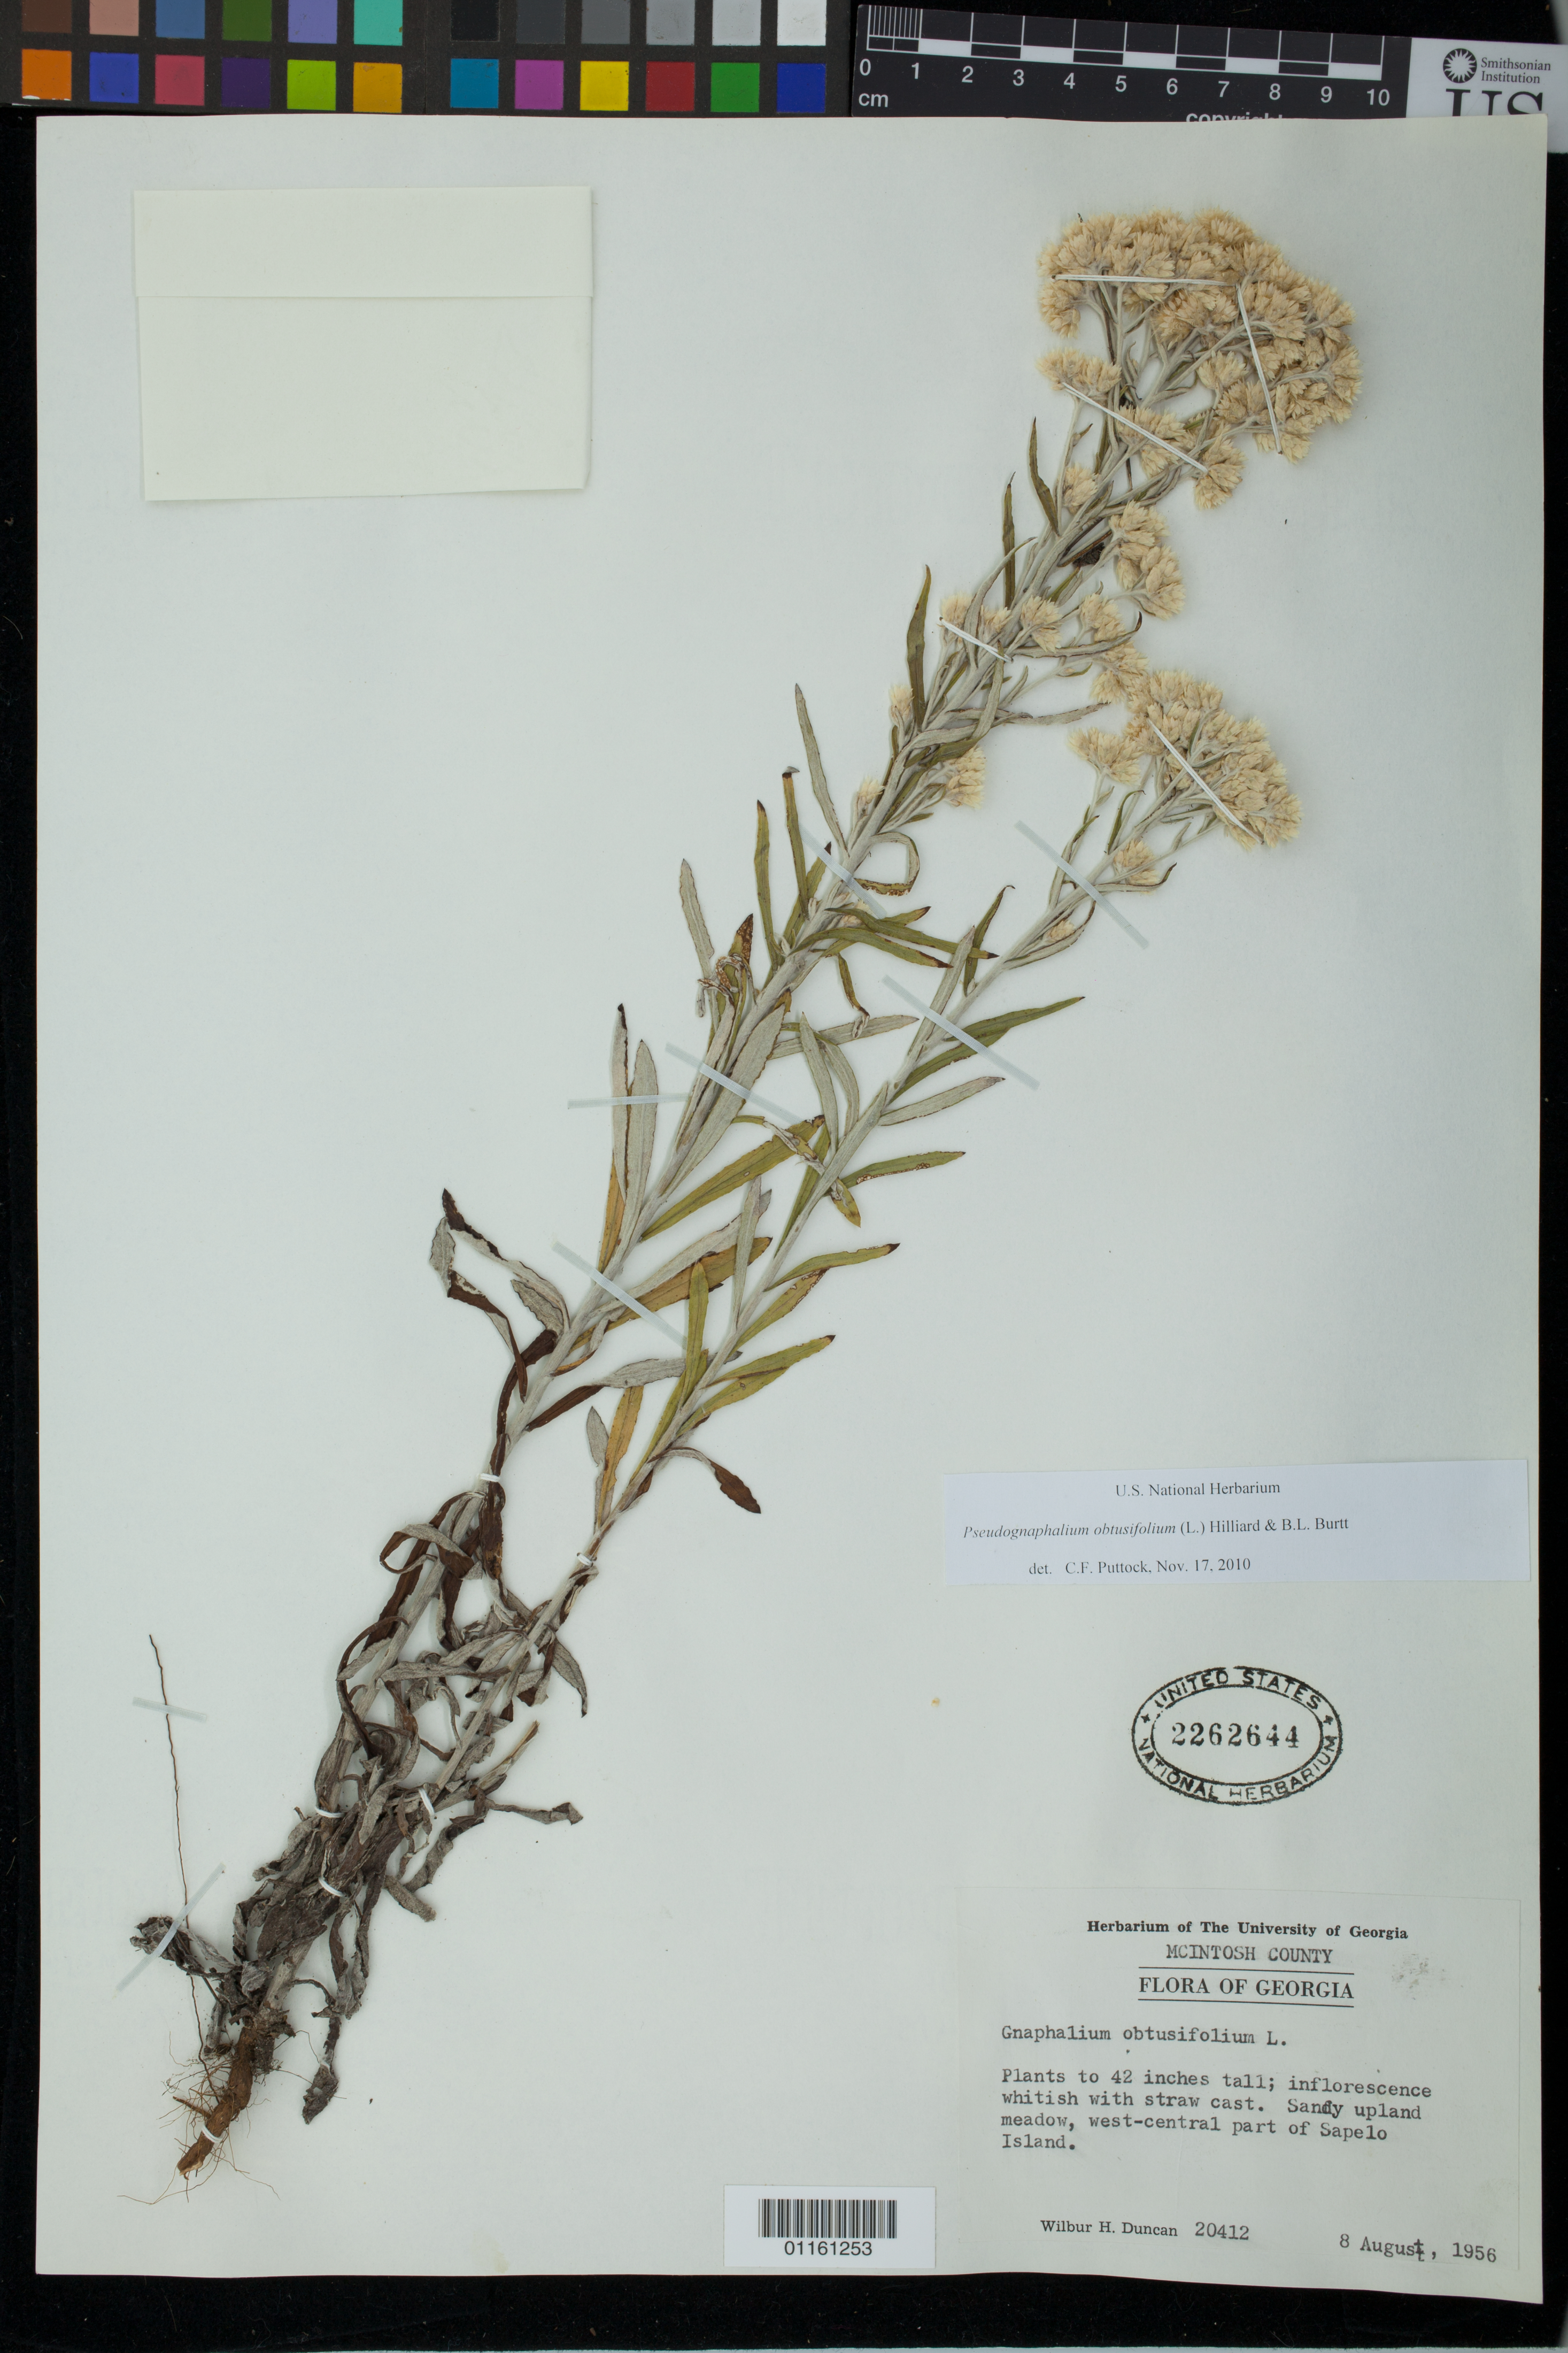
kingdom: Plantae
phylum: Tracheophyta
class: Magnoliopsida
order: Asterales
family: Asteraceae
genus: Pseudognaphalium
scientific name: Pseudognaphalium obtusifolium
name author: (L.) Hilliard & B.L. Burtt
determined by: Puttock, C. F.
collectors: W. H. Duncan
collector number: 20412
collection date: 1956-08-08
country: United States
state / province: Georgia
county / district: McIntosh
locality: West- central part of Sapelo Island.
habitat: Sandy upland meadow.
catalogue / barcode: US 2262644